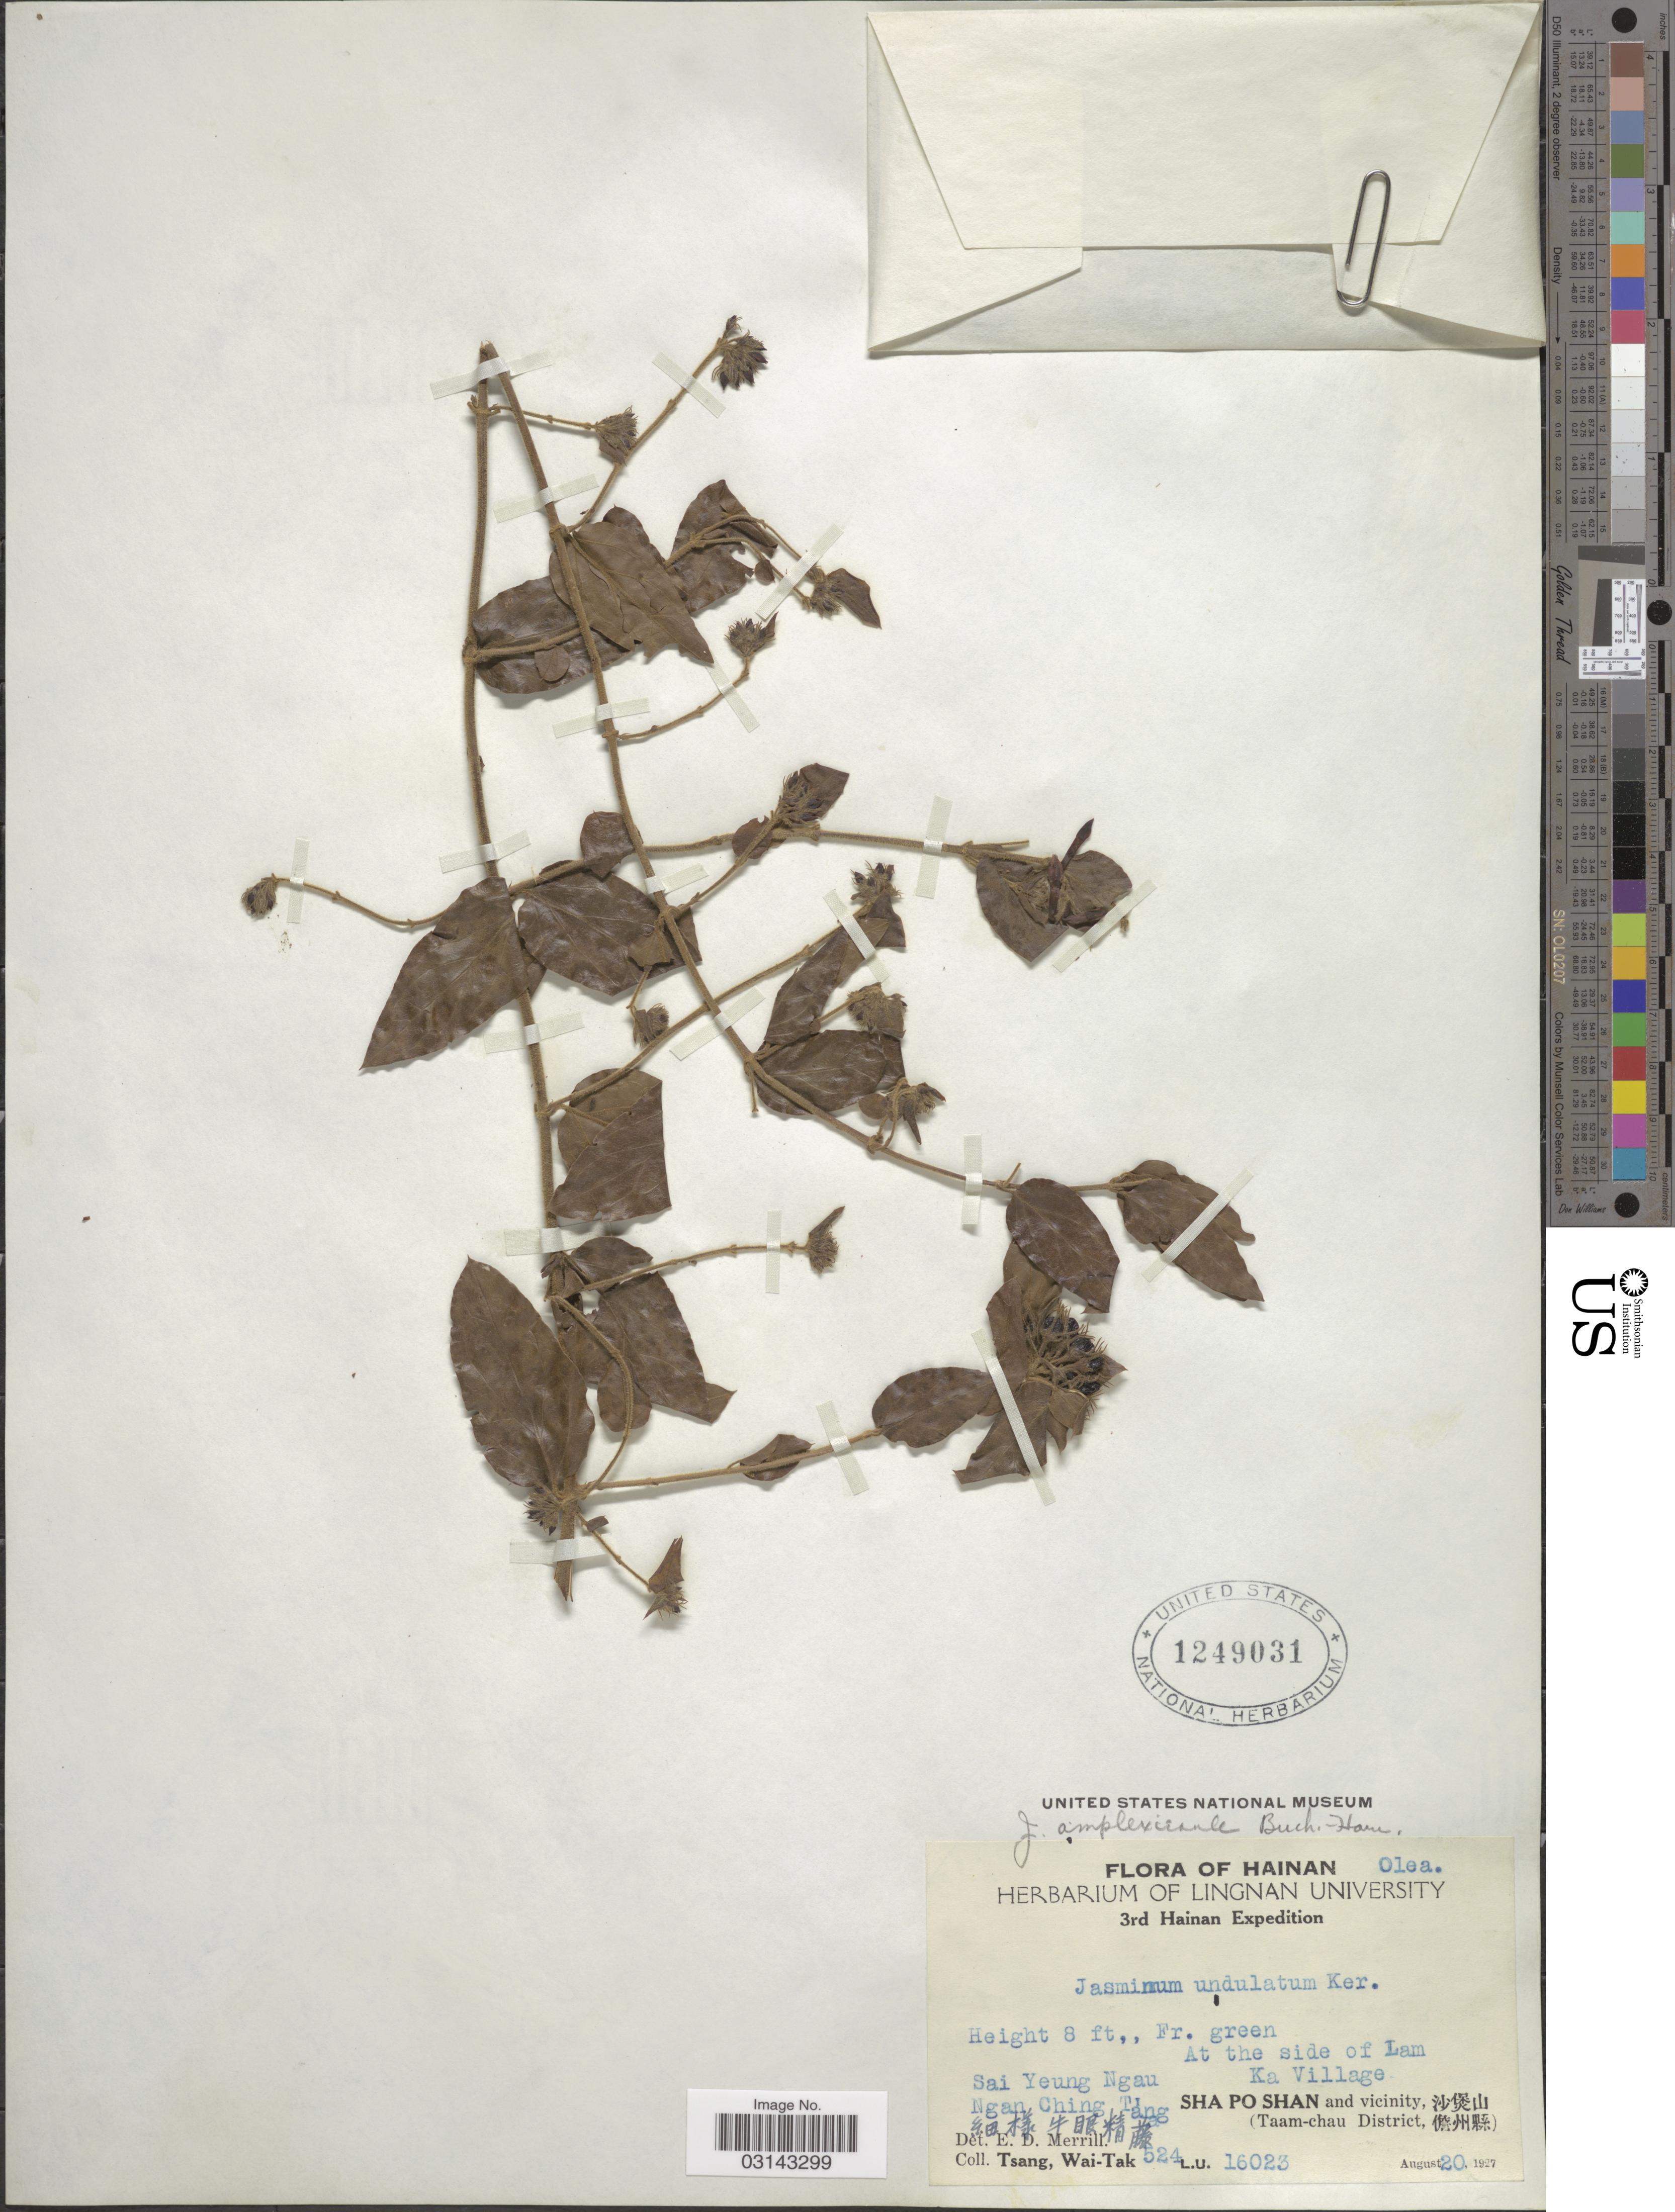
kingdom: Plantae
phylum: Tracheophyta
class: Magnoliopsida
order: Lamiales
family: Oleaceae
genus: Jasminum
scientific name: Jasminum elongatum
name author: (P.J. Bergius) Willd.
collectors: W. T. Tsang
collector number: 524L.U.16023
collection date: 1927-08-20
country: China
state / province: Hainan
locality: Sai Yeung Ngau Ngan Ching T'ang, At the side of Lam Ka Village Sha Po Shan and vicinity, (Taam-chau District).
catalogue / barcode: US 1249031